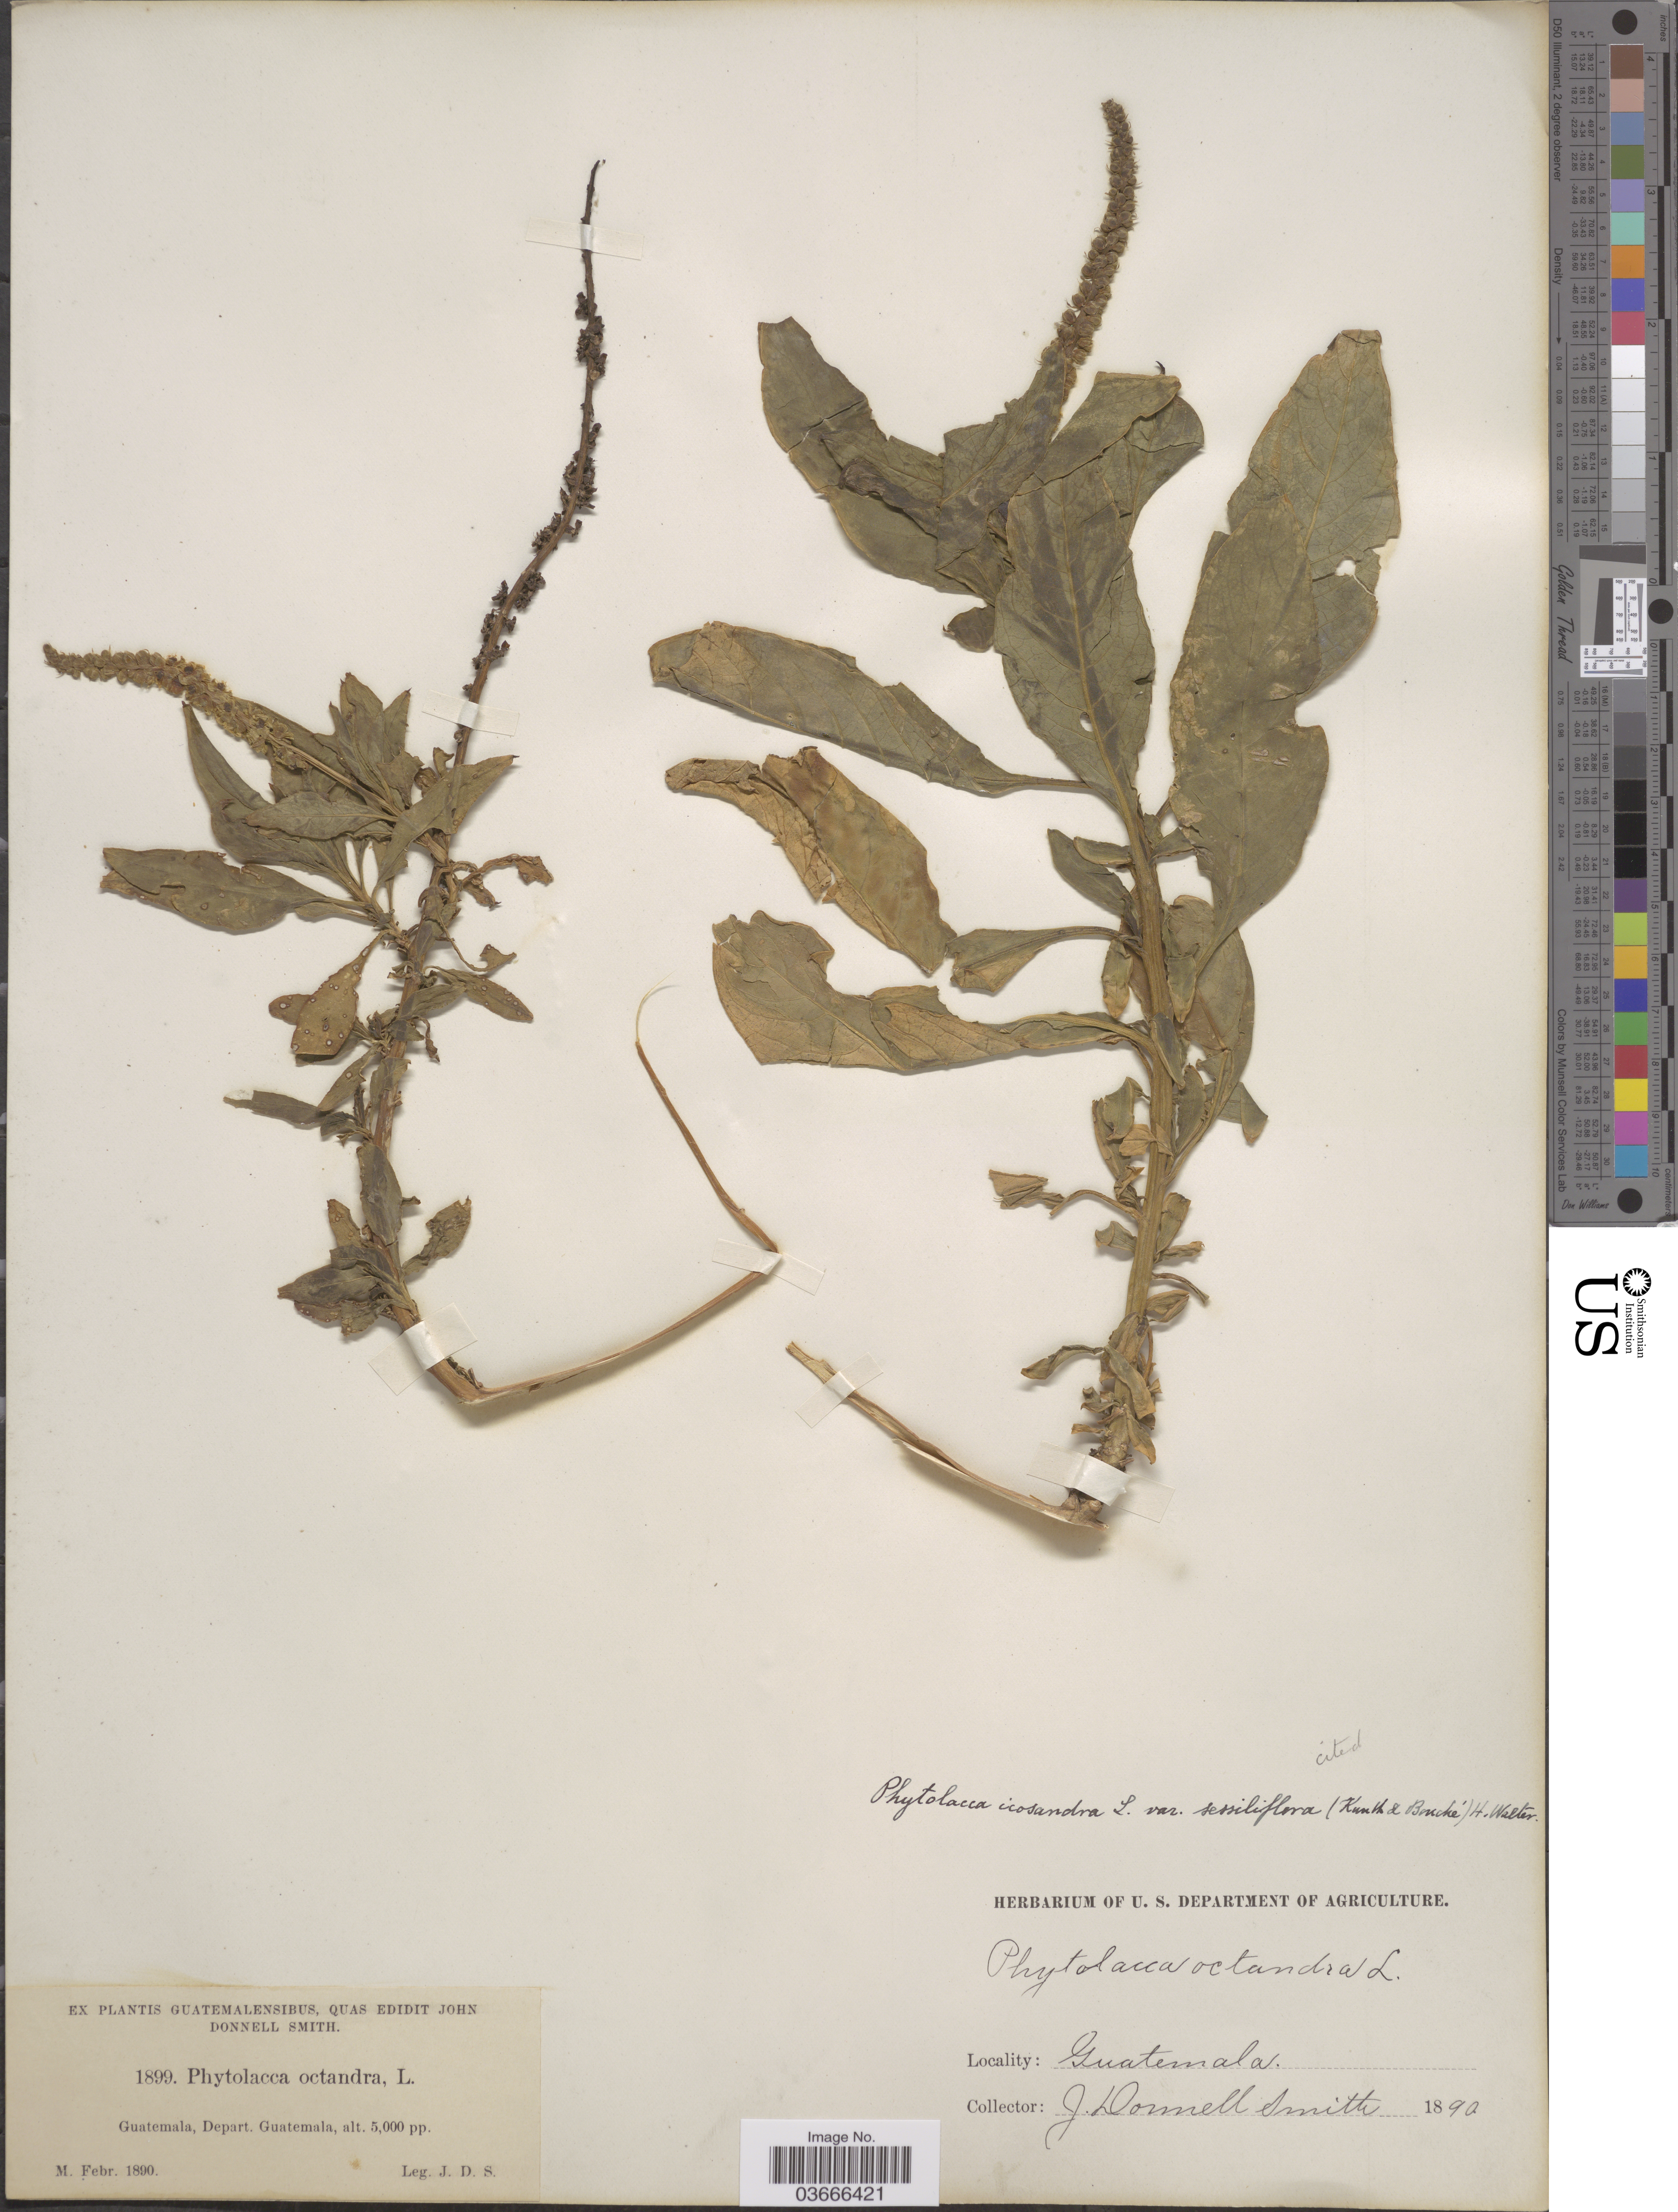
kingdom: Plantae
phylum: Tracheophyta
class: Magnoliopsida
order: Caryophyllales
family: Phytolaccaceae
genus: Phytolacca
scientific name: Phytolacca icosandra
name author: L.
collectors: J. Donnell Smith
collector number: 1899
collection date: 1890-02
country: Guatemala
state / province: Guatemala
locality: Depart. Guatemala.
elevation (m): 1524